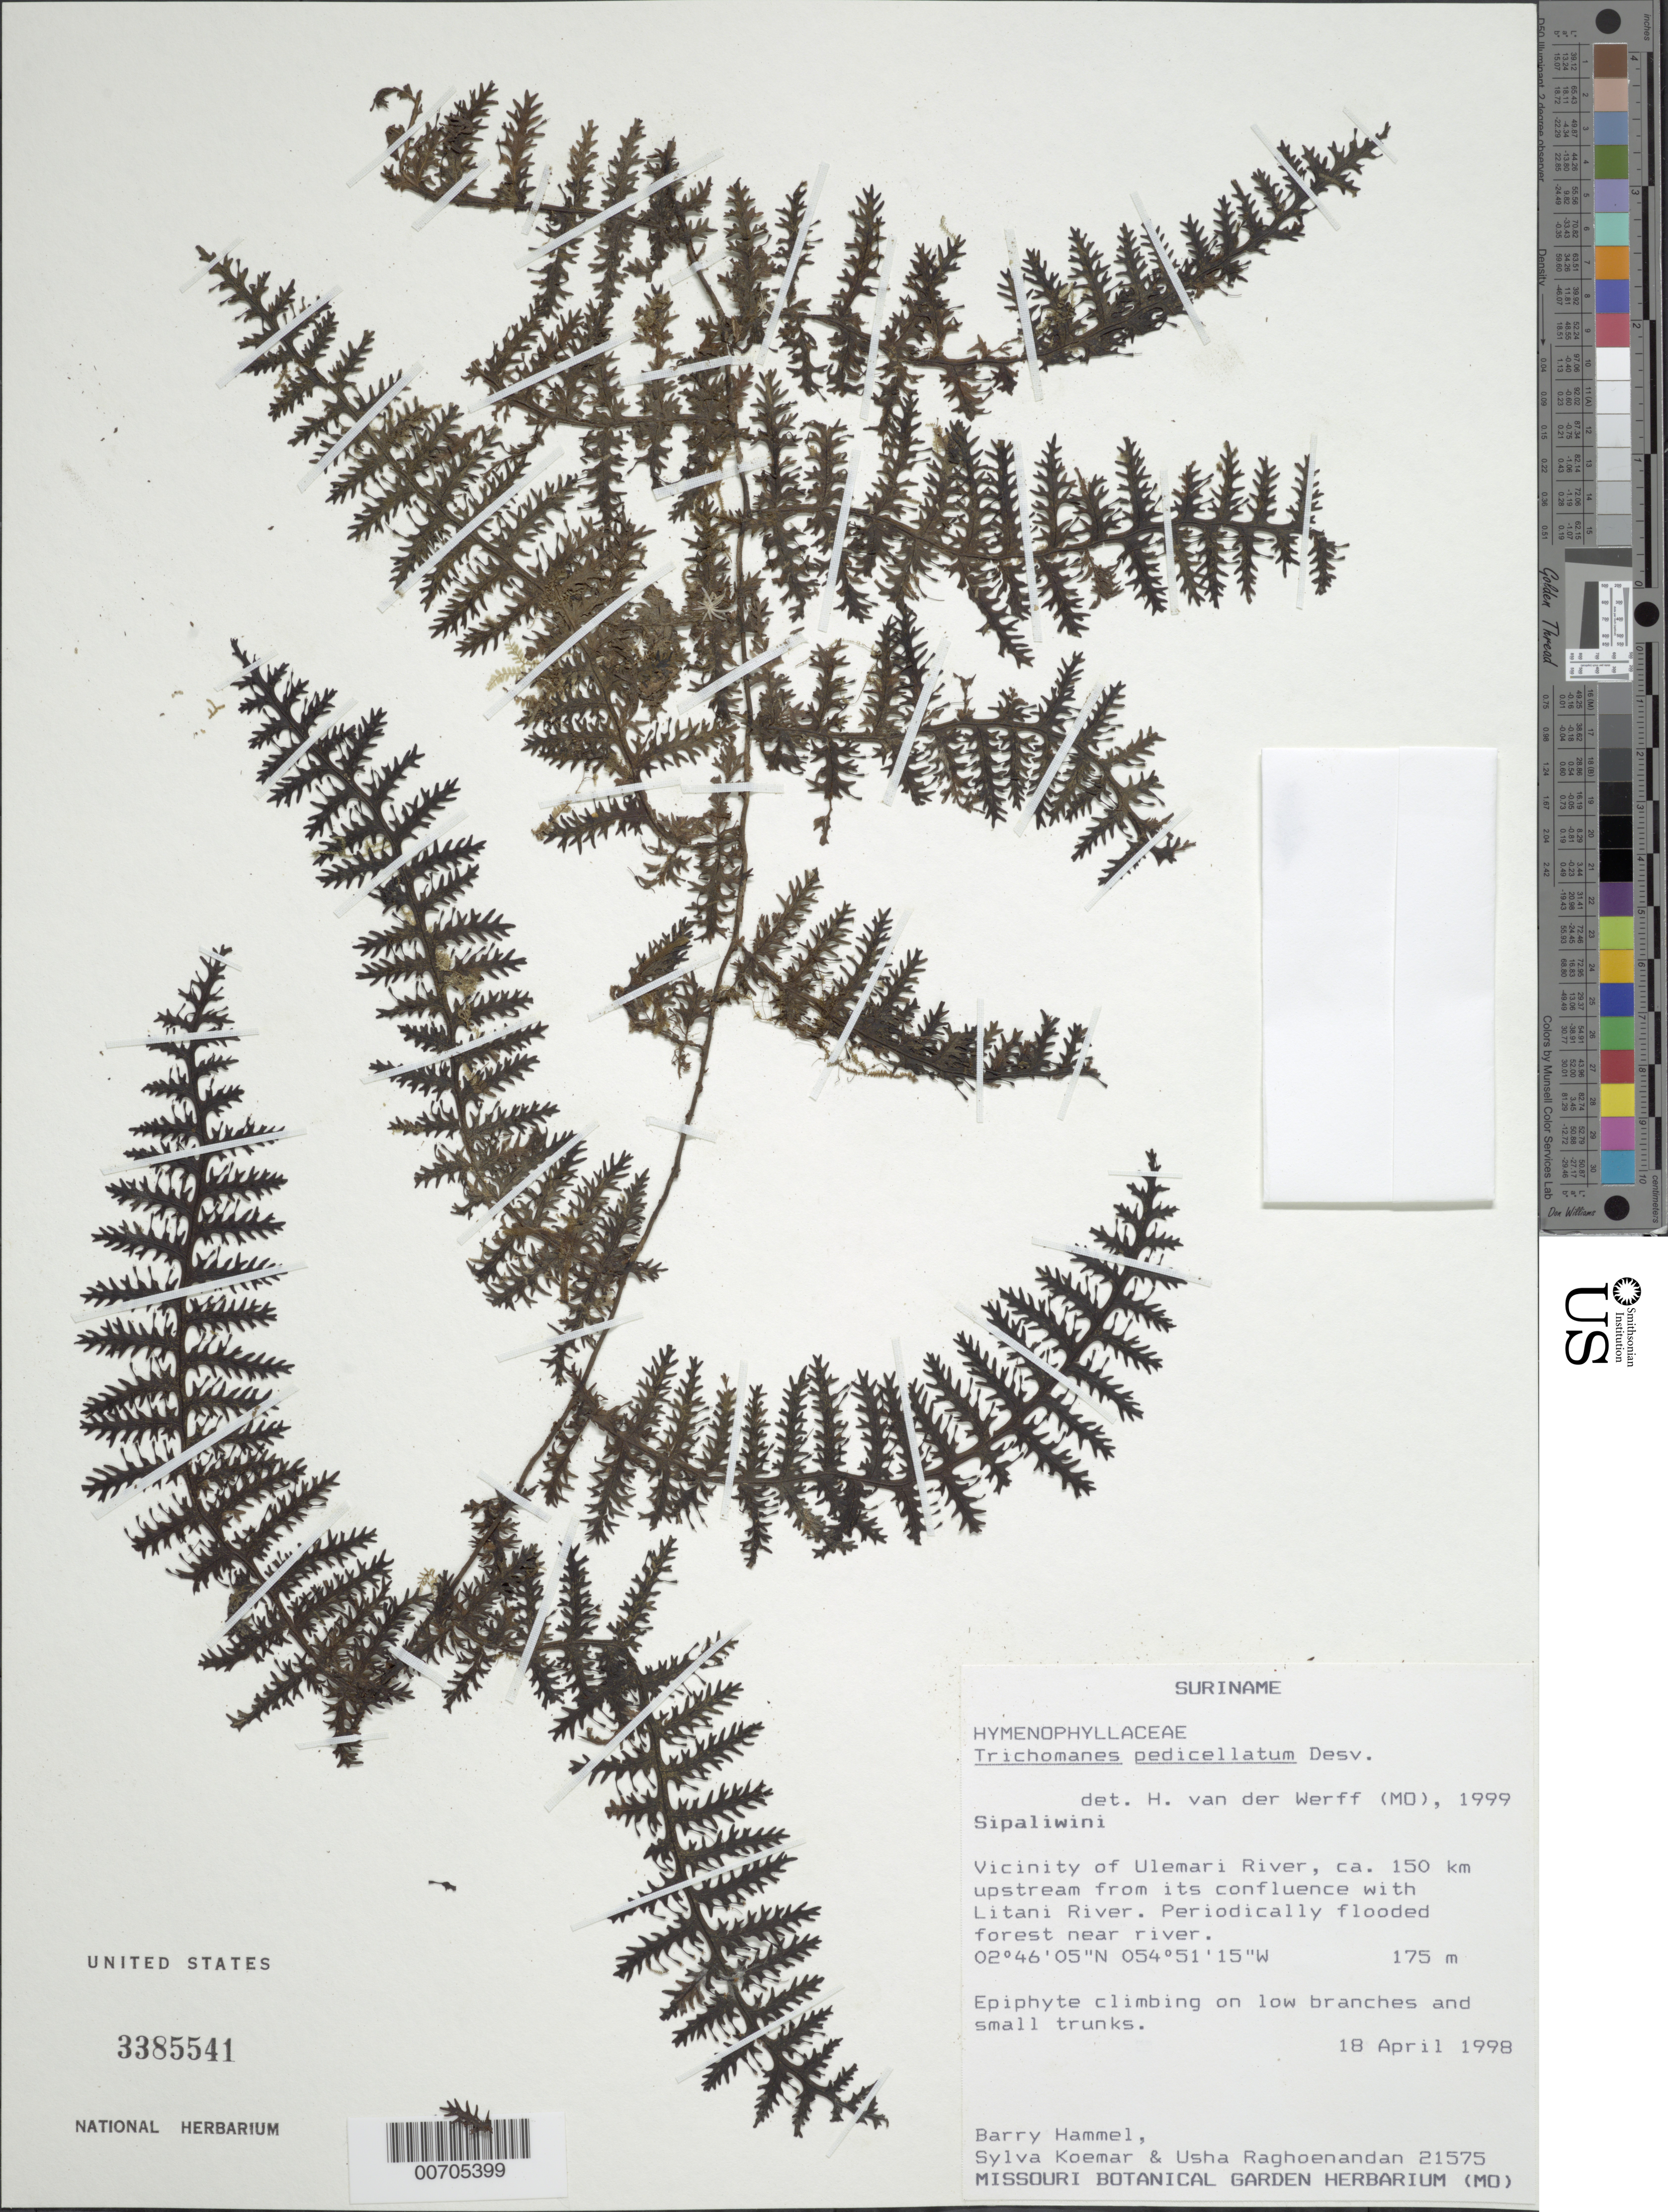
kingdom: Plantae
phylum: Tracheophyta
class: Polypodiopsida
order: Hymenophyllales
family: Hymenophyllaceae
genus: Trichomanes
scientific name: Trichomanes pedicellatum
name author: Desv.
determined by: van der Werff, H., (MO), Missouri Botanical Garden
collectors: B. Hammel, S. Koemar & U. Raghoenandan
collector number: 21575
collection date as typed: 18-Apr-98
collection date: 1998-04-18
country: Suriname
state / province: Sipaliwini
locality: Ulemari R., ca. 150 km upstream from confl. with Litani R.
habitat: Periodically flooded forest near river; climbing on low branches and small trunks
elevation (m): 175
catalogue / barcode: US 3385541